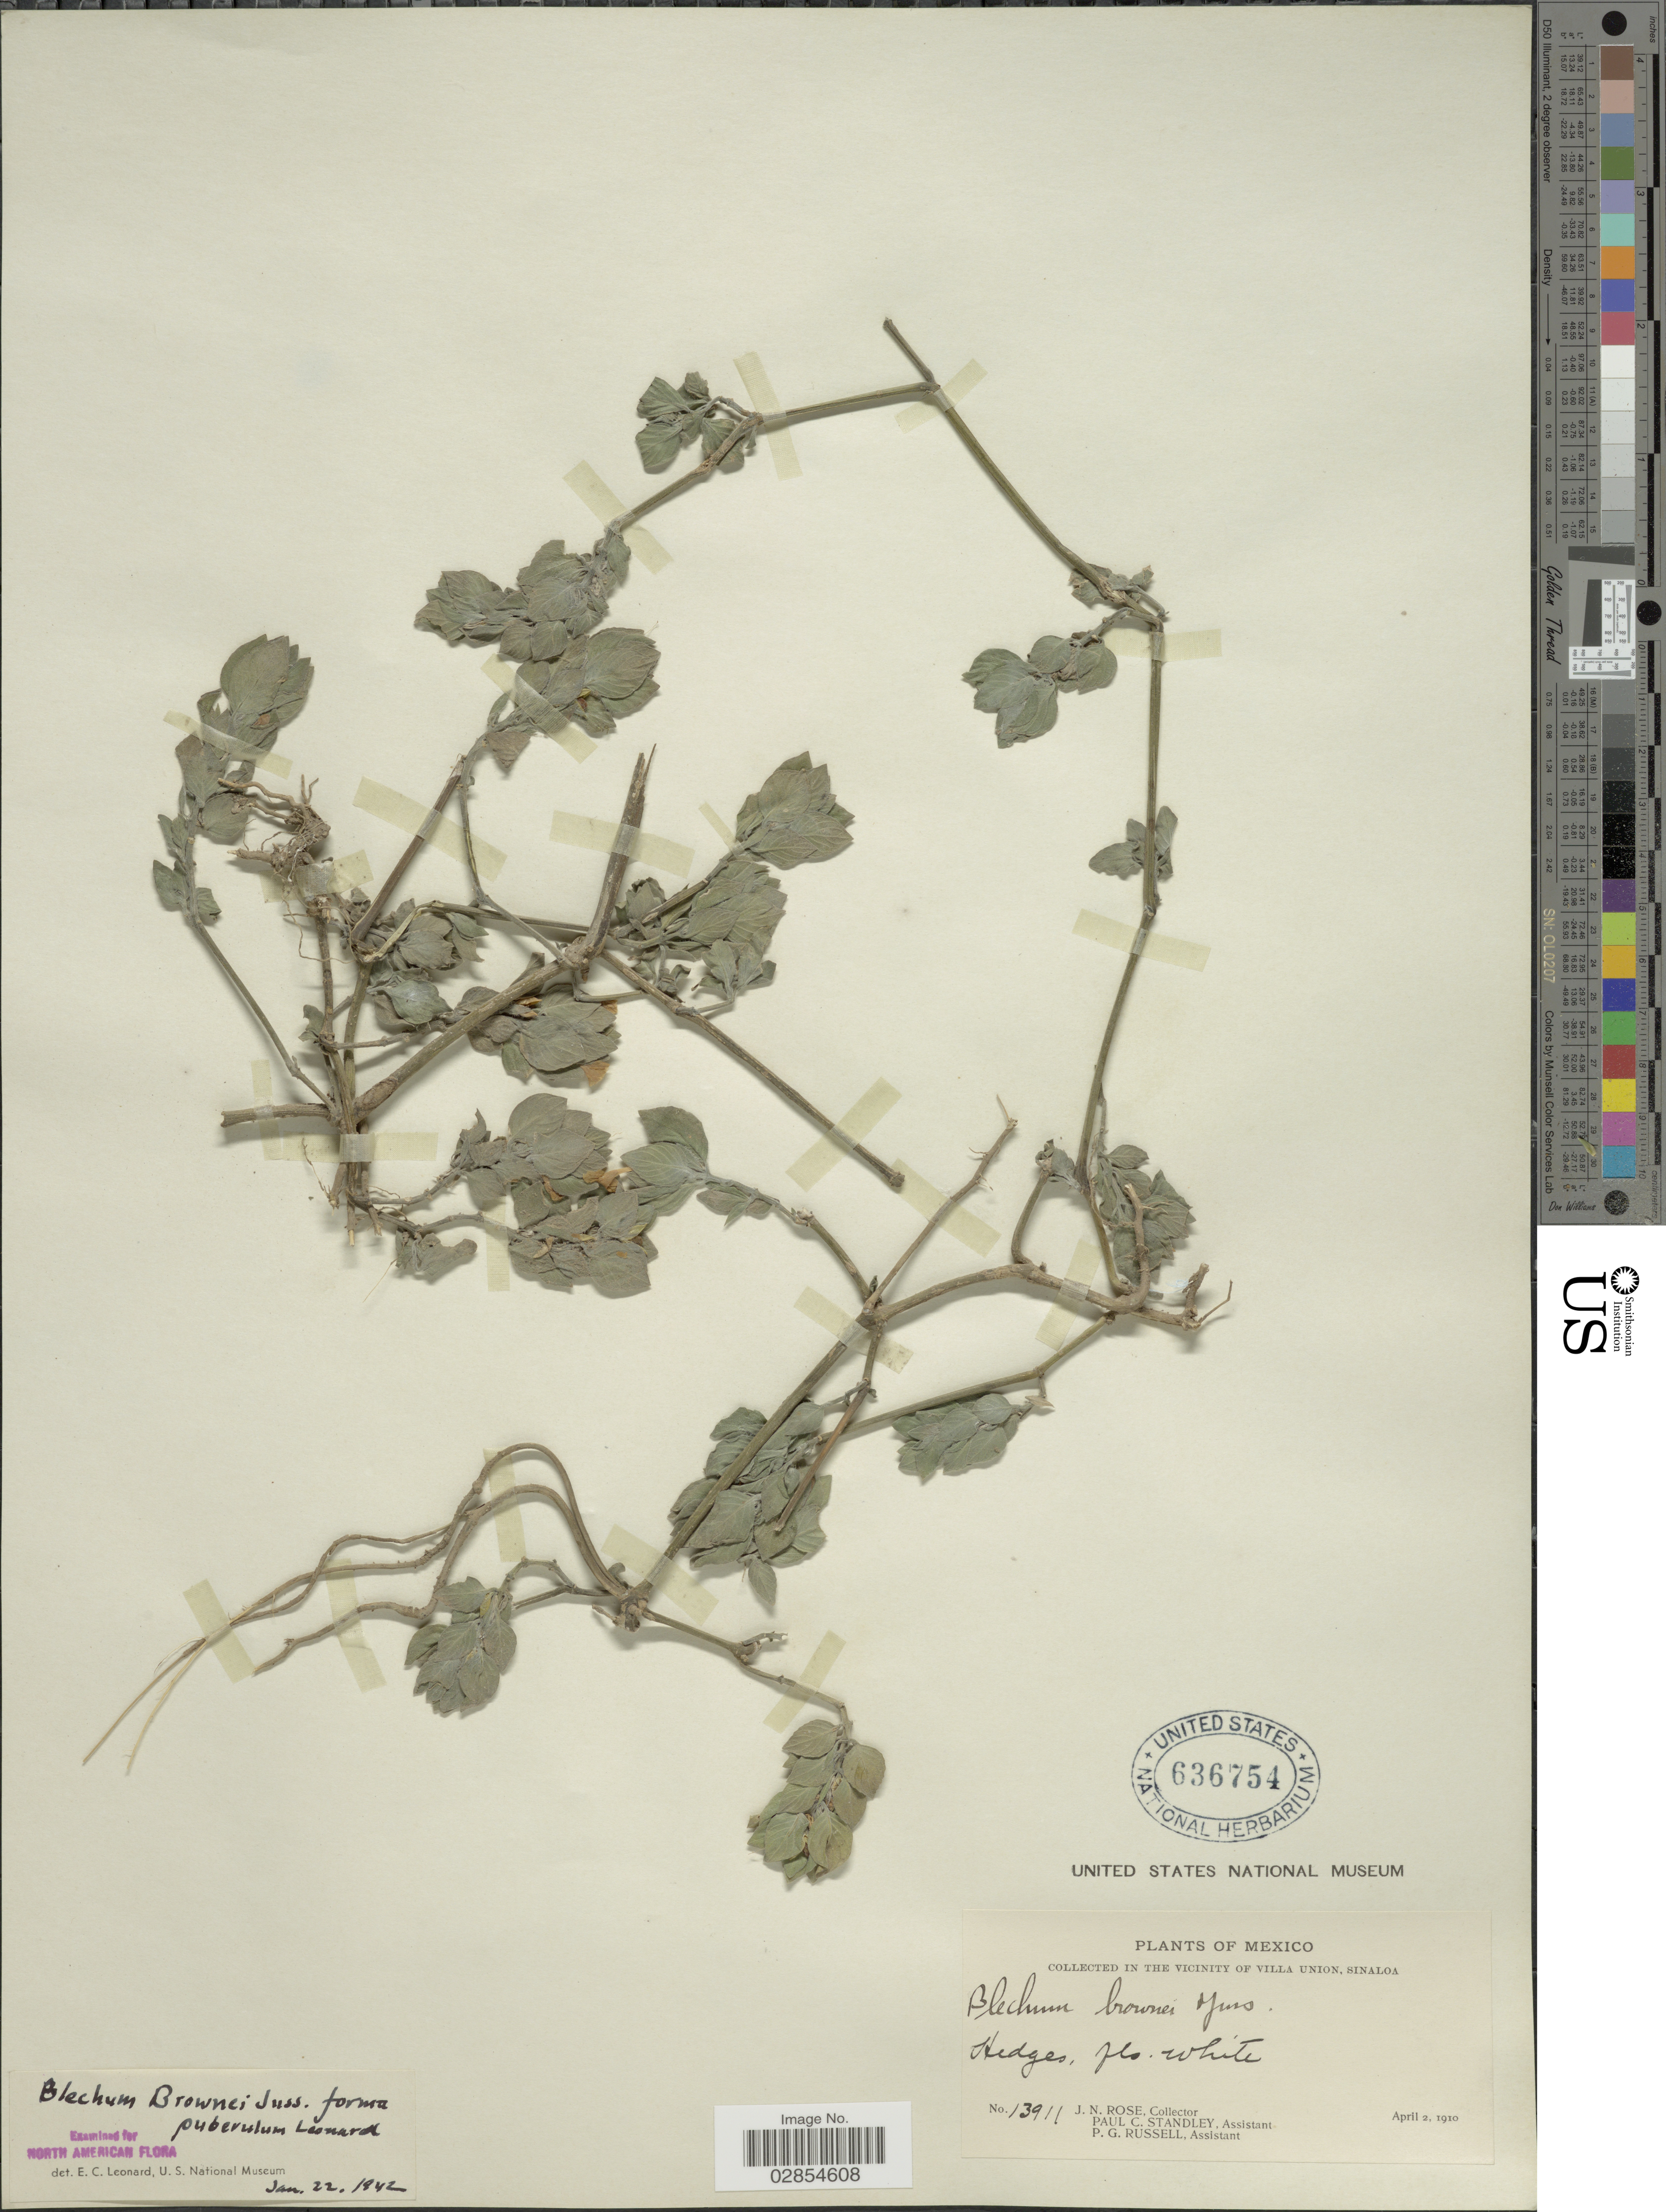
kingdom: Plantae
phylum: Tracheophyta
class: Magnoliopsida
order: Lamiales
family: Acanthaceae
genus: Blechum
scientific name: Blechum pyramidatum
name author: (Lam.) Urb.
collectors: J. N. Rose, P. C. Standley & P. G. Russell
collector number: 13911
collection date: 1910-04-02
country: Mexico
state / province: Sinaloa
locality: In the Vicinity of Villa Union, Sinaloa.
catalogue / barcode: US 636754